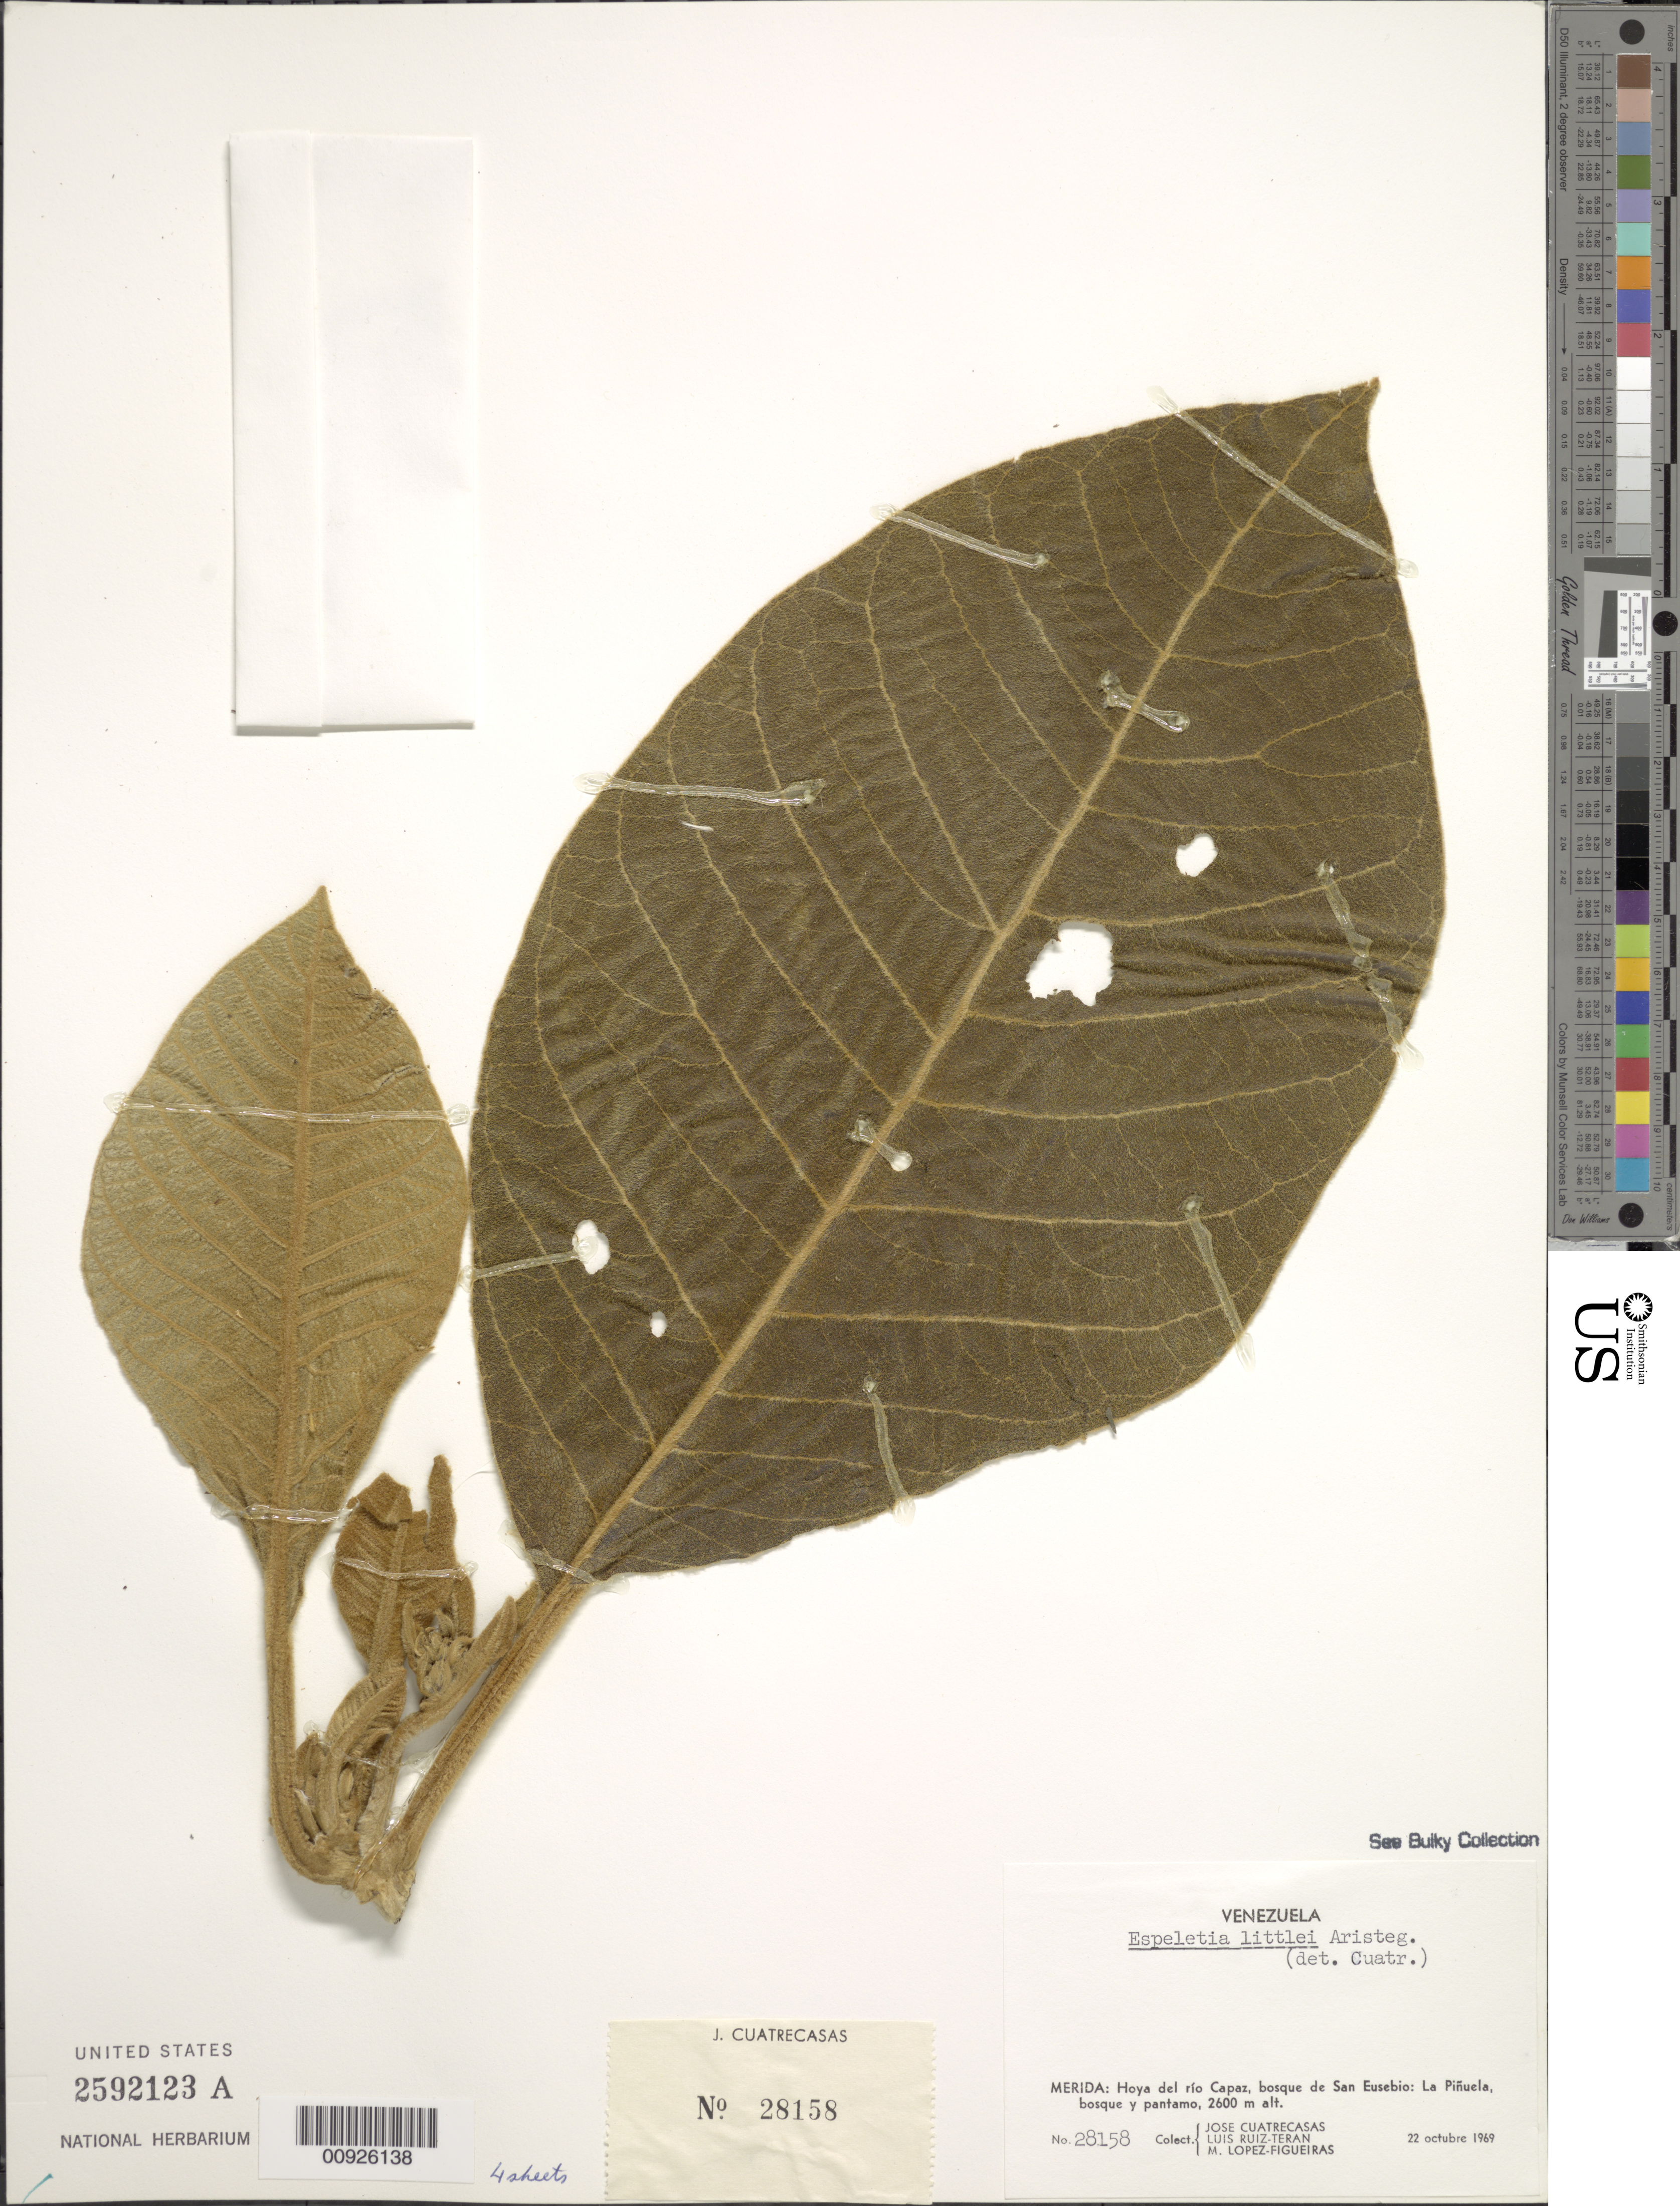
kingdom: Plantae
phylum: Tracheophyta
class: Magnoliopsida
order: Asterales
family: Asteraceae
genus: Carramboa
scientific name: Carramboa badilloi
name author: (Cuatrec.) Cuatrec.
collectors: J. Cuatrecasas, L. Teran & M. López Figueiras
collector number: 28158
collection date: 1969-10-22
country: Venezuela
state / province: Mérida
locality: Hoya del rio Capaz, bosque de San Eusebio: La Pinuela, bosque y pantamo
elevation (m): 2600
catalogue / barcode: US 2592123A